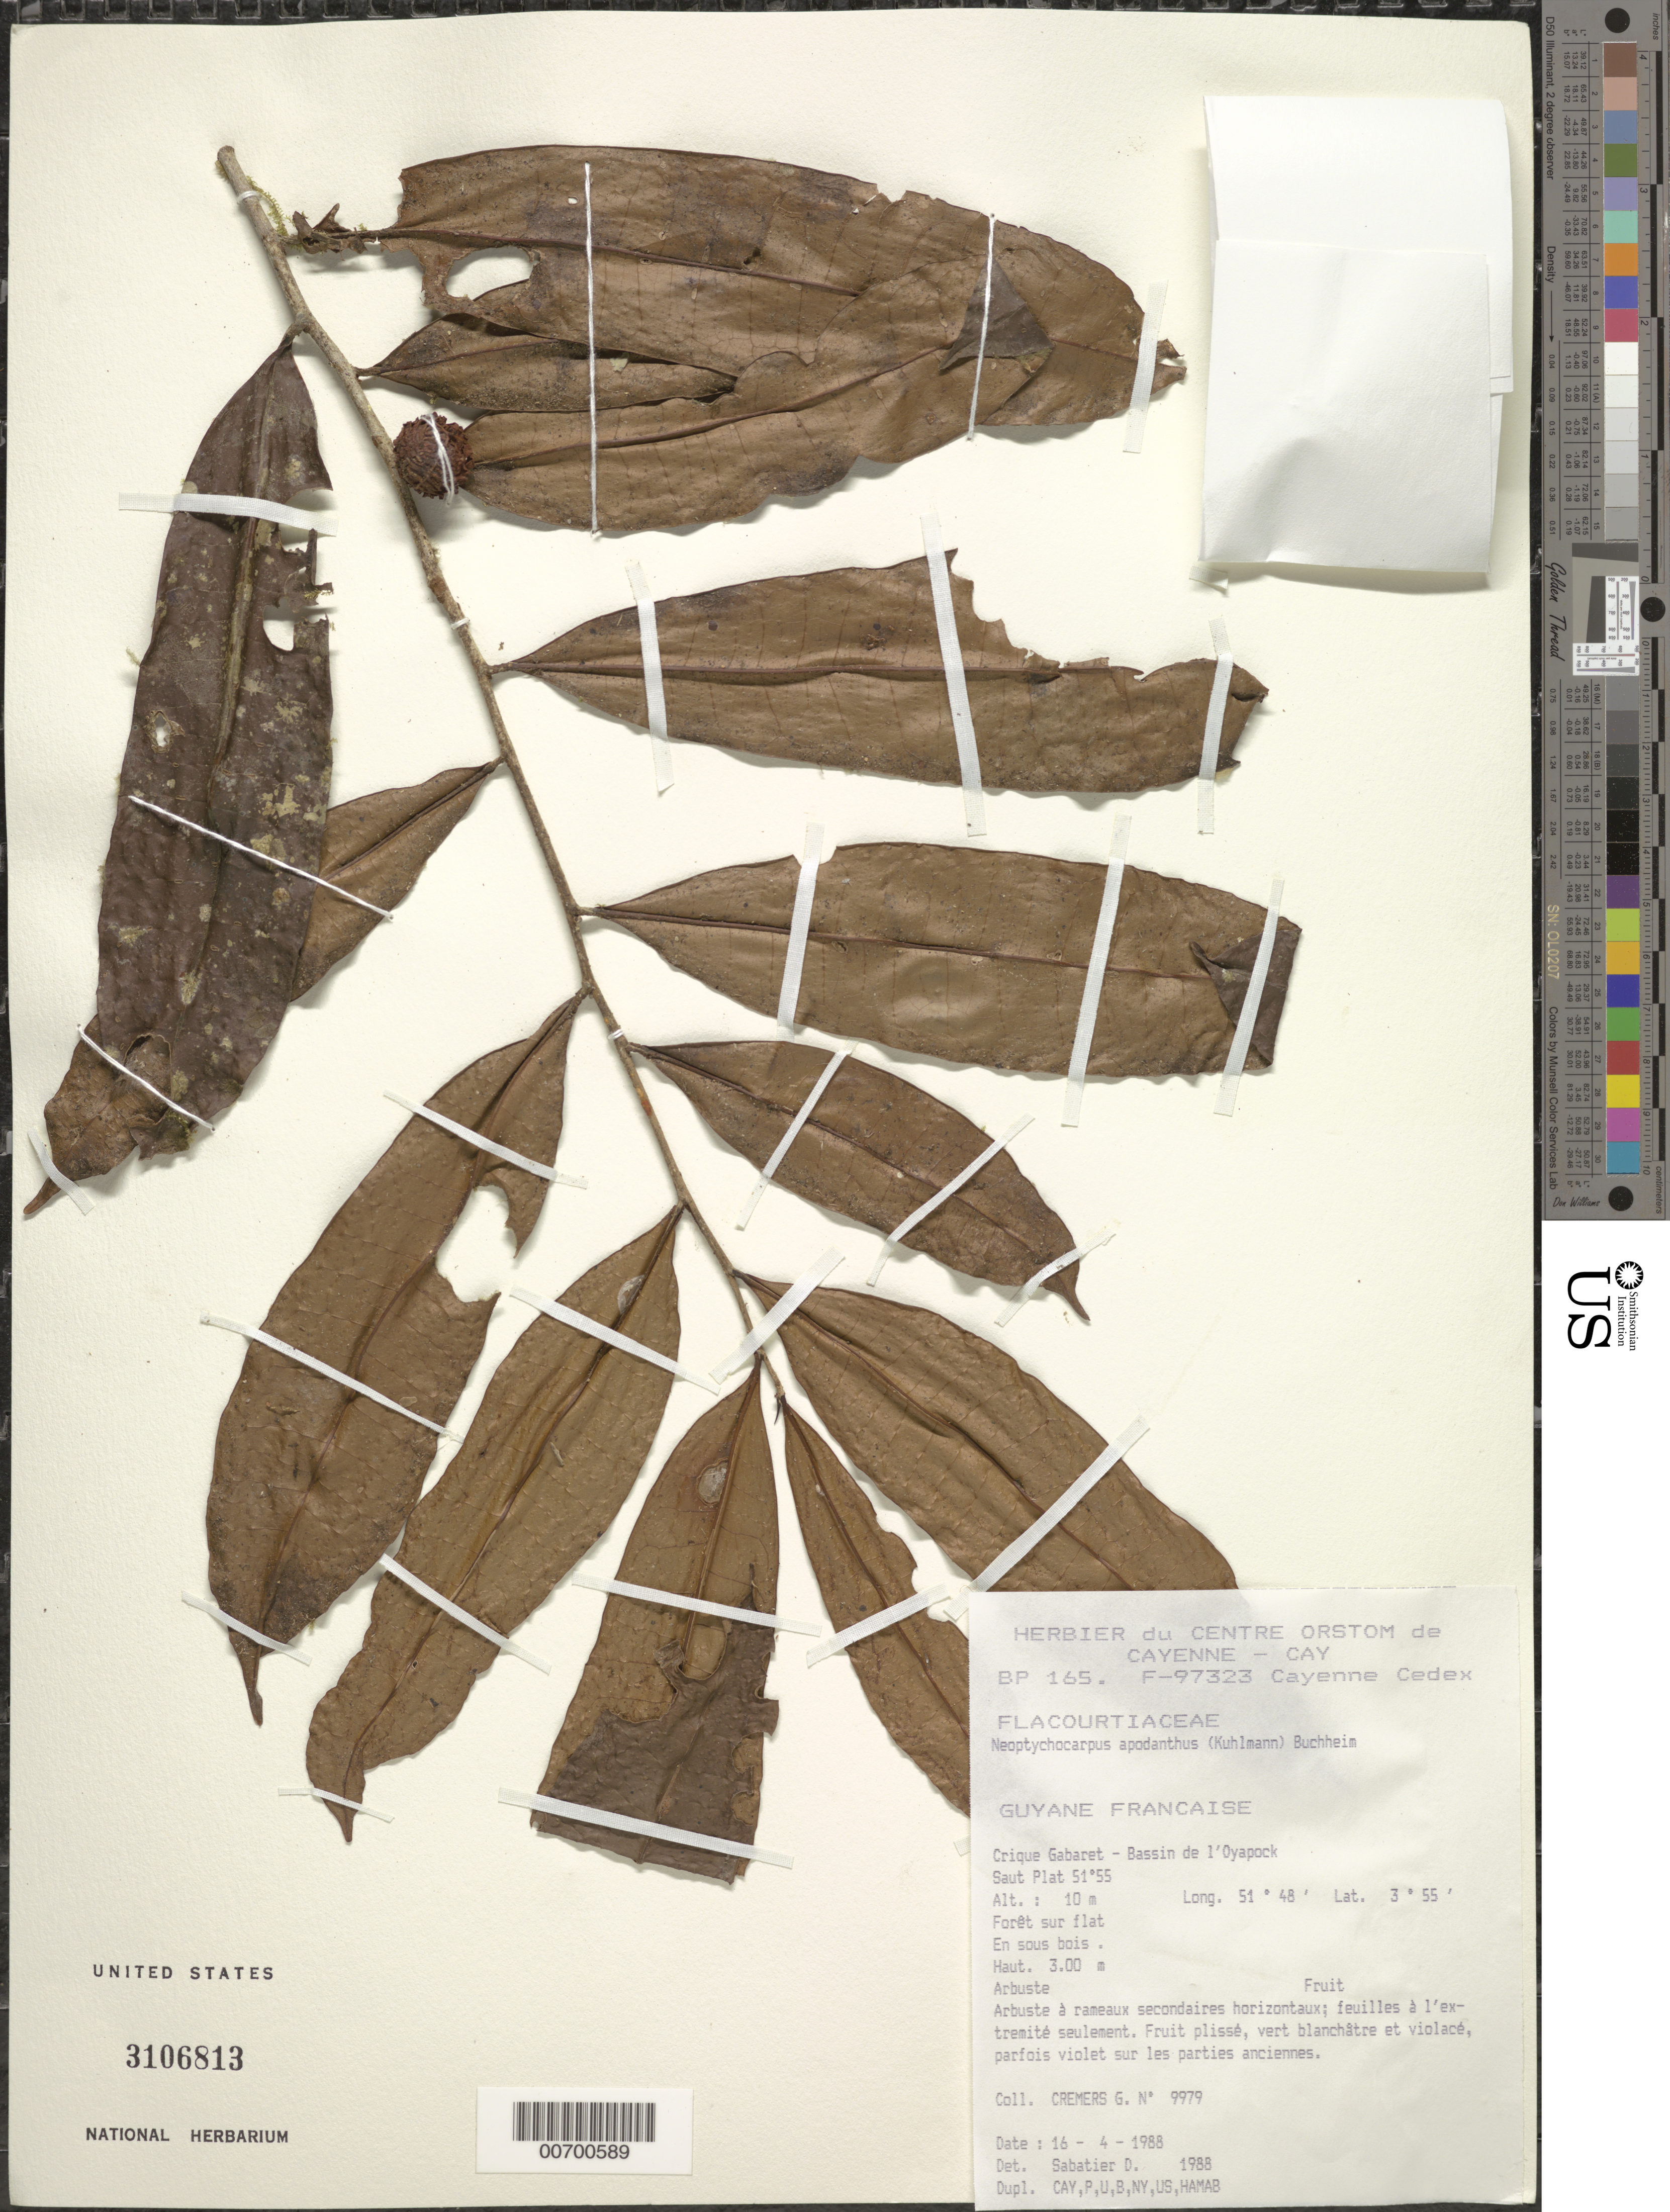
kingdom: Plantae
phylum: Tracheophyta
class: Magnoliopsida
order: Malpighiales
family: Salicaceae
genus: Casearia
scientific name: Casearia apodantha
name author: (Kuhlm.) Mestier et al.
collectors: G. Cremers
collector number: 9979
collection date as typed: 16-Apr-88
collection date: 1988-04-16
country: French Guiana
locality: Crique Gabaret, Bassin de l'Oyapock; Saut Plat 51º55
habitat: Forest on flatland, in understory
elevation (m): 10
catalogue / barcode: US 3106813